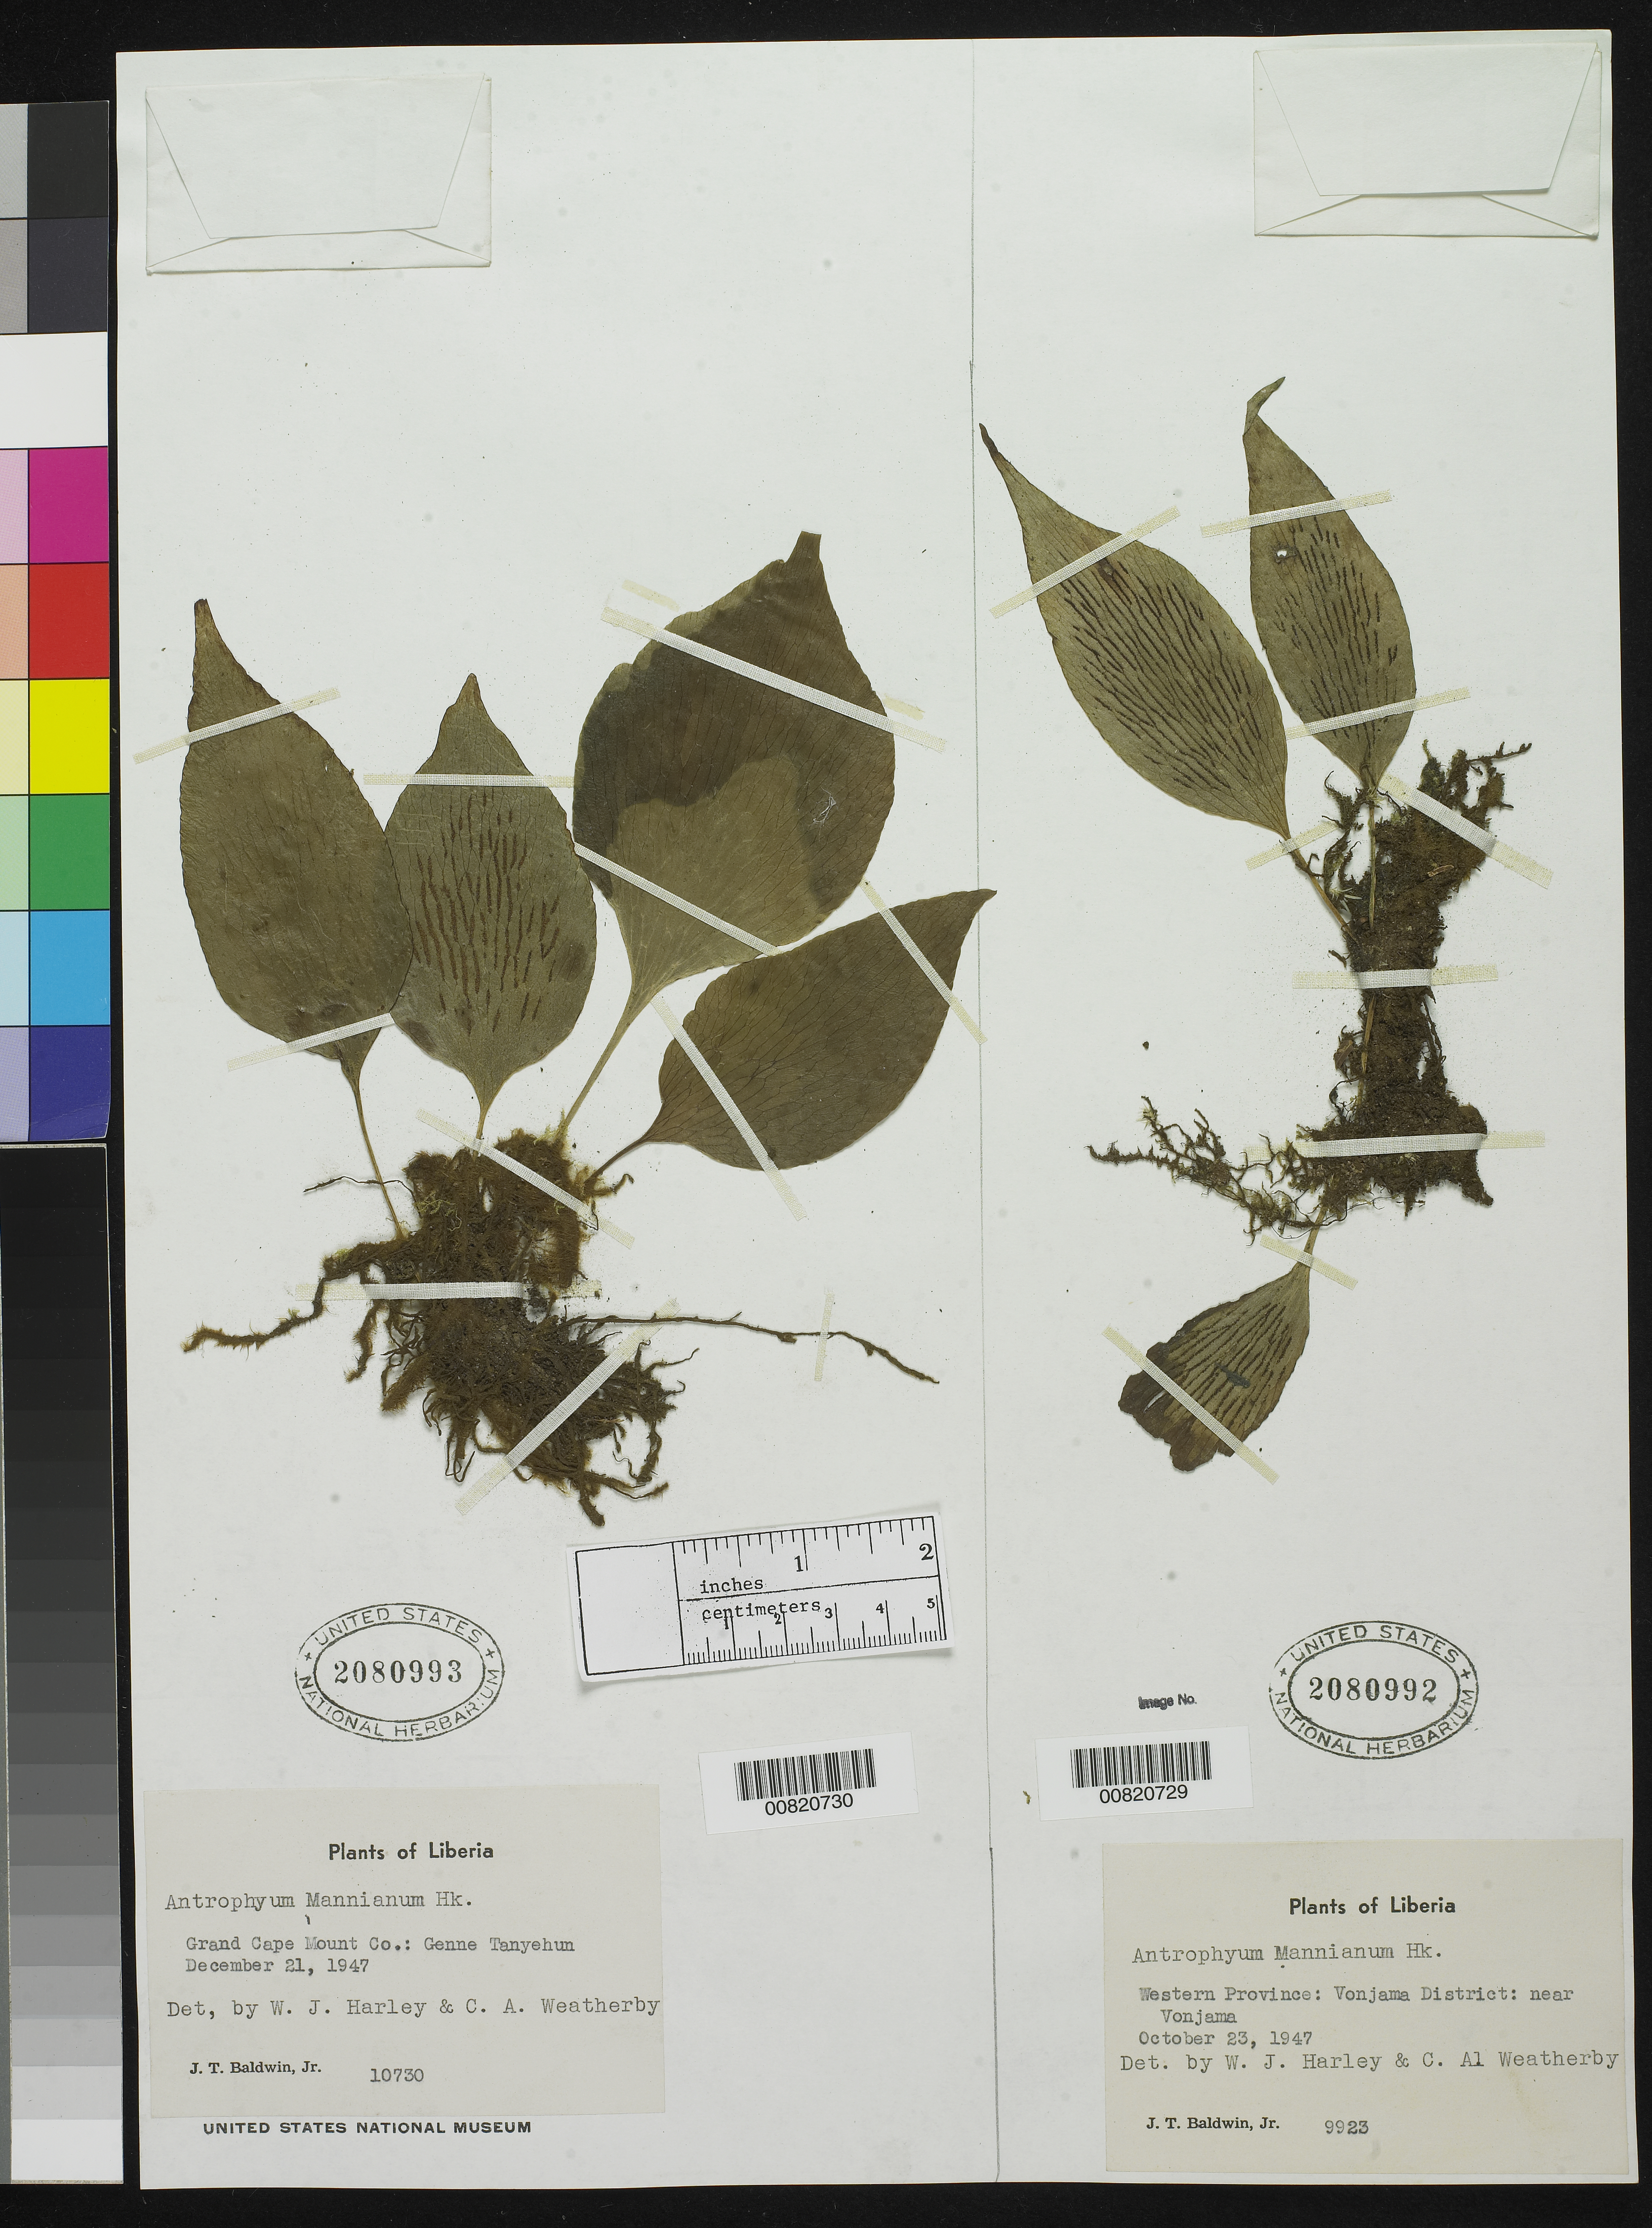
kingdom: Plantae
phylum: Tracheophyta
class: Polypodiopsida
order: Polypodiales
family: Pteridaceae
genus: Antrophyum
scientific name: Antrophyum mannianum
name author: Hook.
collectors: J. T. Baldwin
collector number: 10730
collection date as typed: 21 Dec 1947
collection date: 1947-12-21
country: Liberia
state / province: Grand Cape Mount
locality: Genne Tanyehun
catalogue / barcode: US 2080993